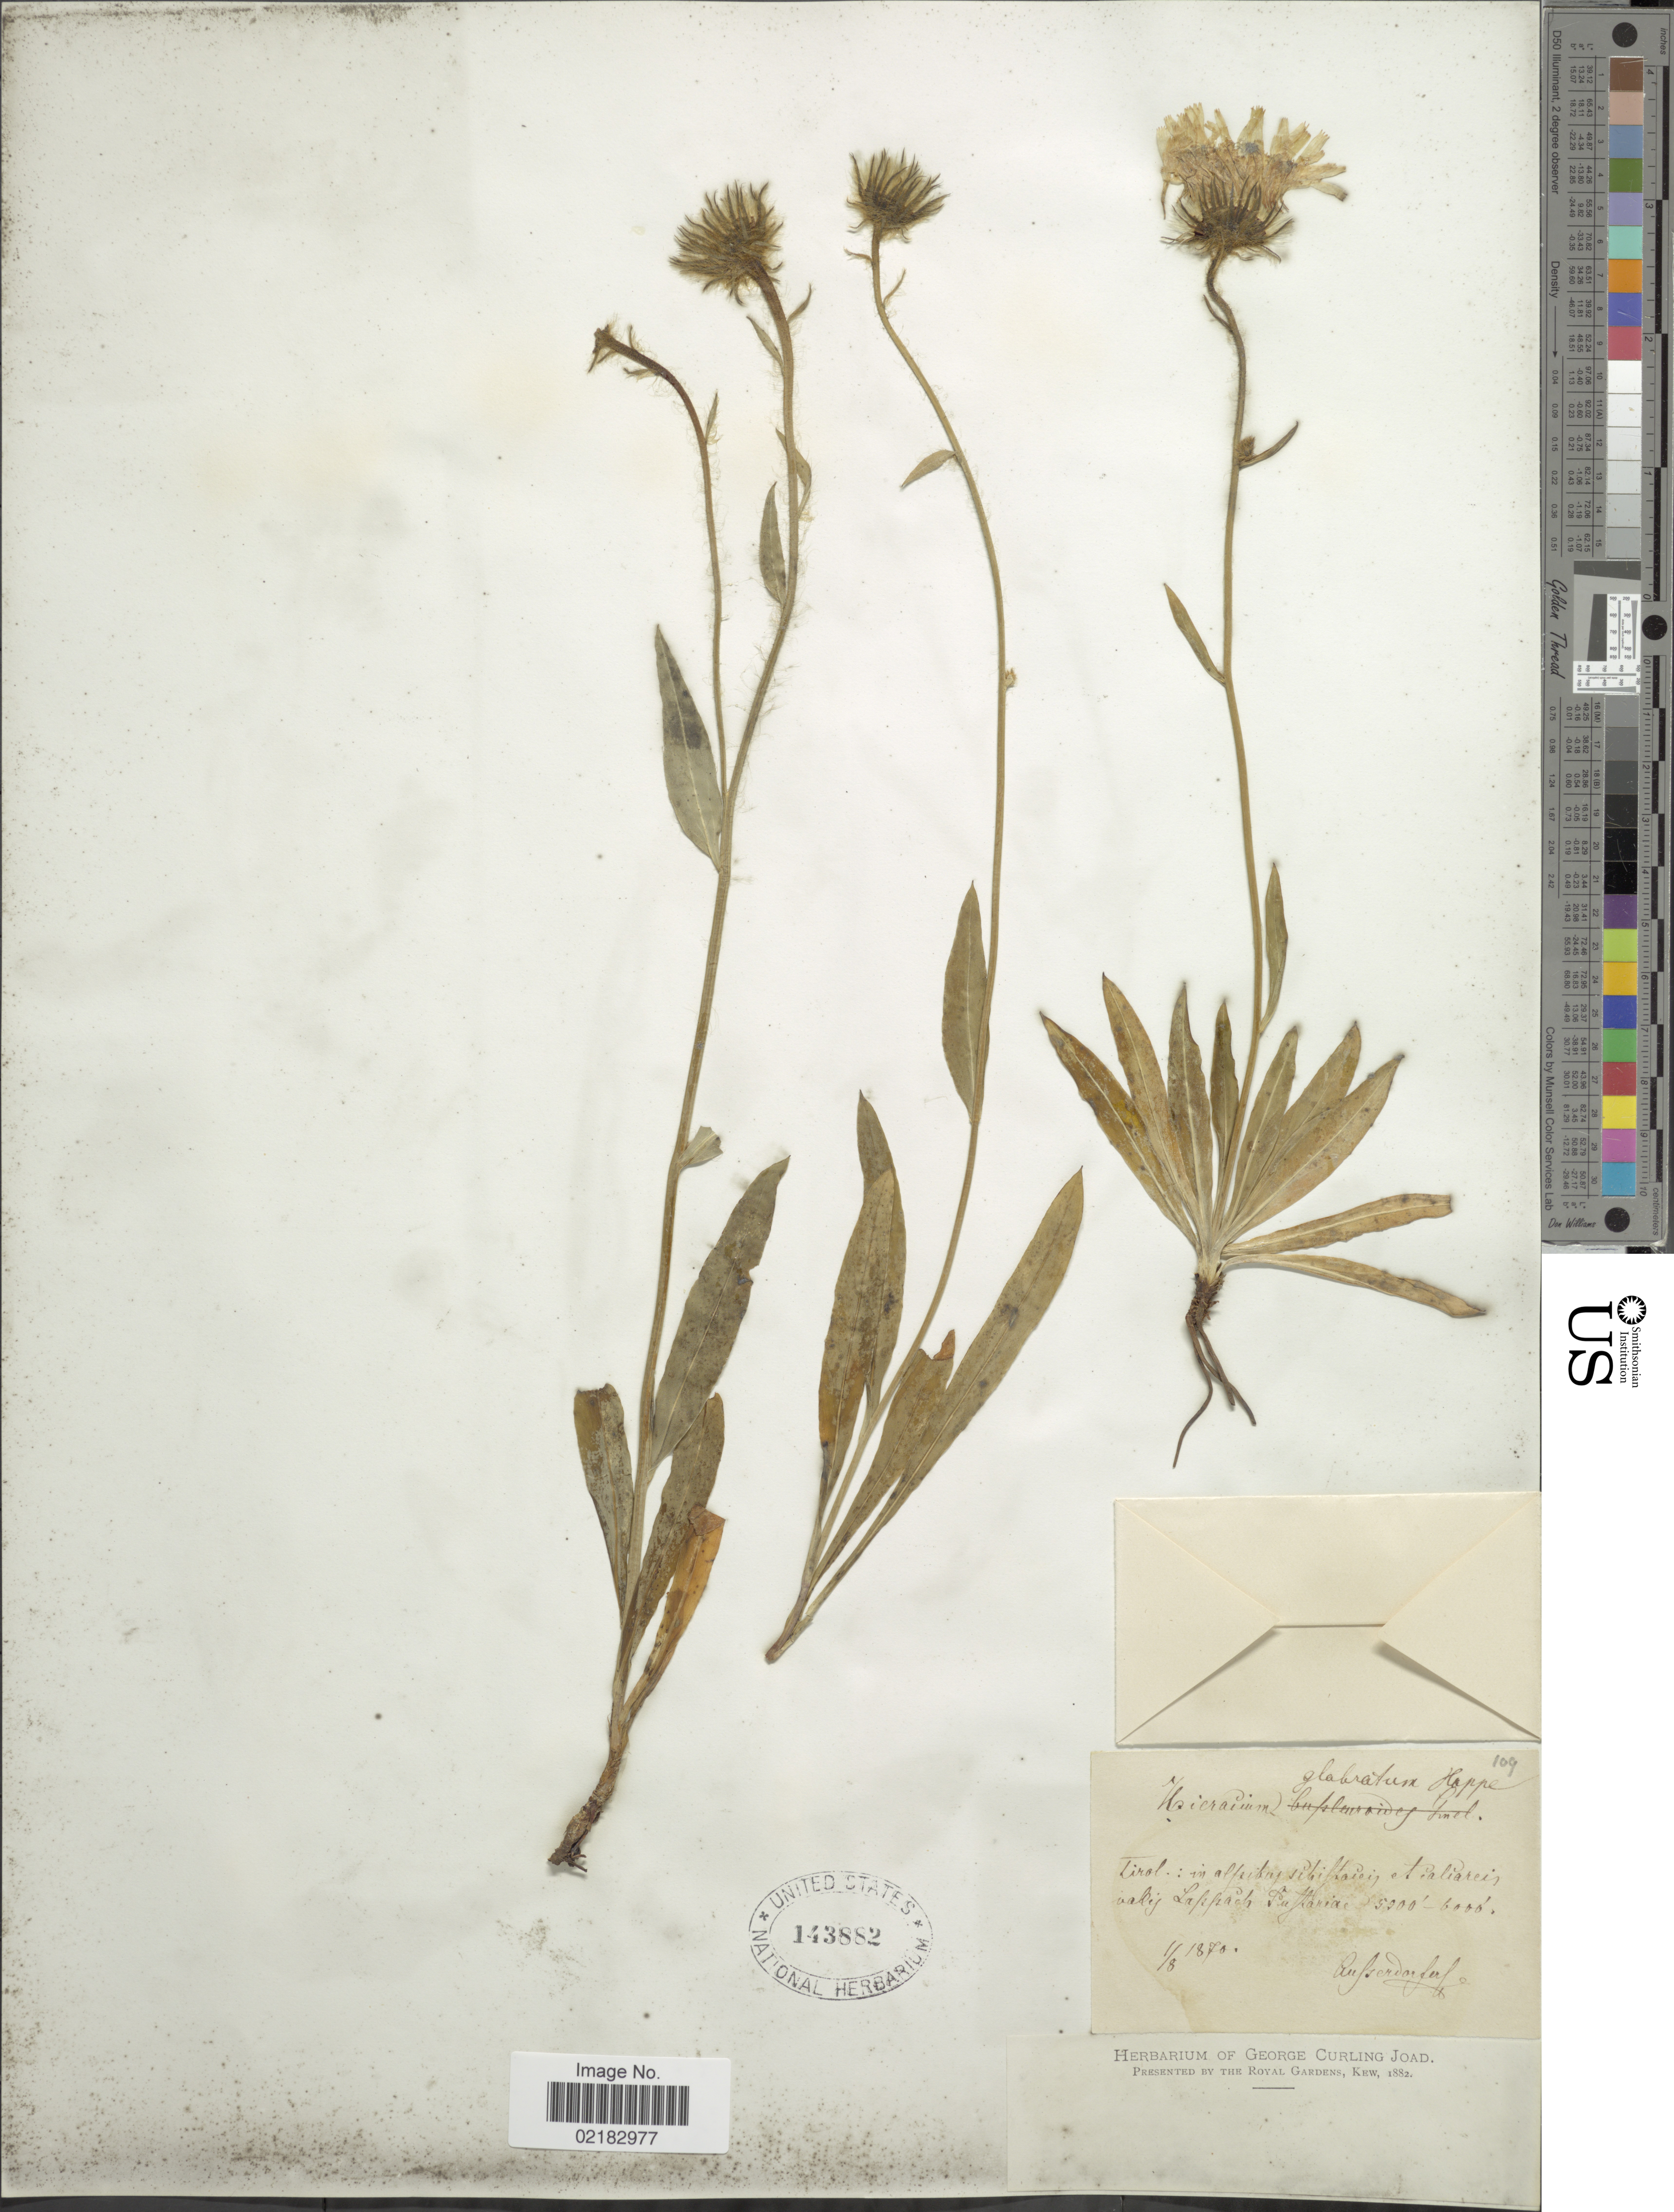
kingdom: Plantae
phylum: Tracheophyta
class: Magnoliopsida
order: Asterales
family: Asteraceae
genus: Hieracium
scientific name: Hieracium glabratum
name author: Hoppe ex Willd.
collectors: Aufsersdorfer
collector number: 109?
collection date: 1870-08-01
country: Italy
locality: Tirol: in alfriboy Phihijai et Palaireis [interpreted] vally Lappach Puffariae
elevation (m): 1585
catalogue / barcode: US 143882